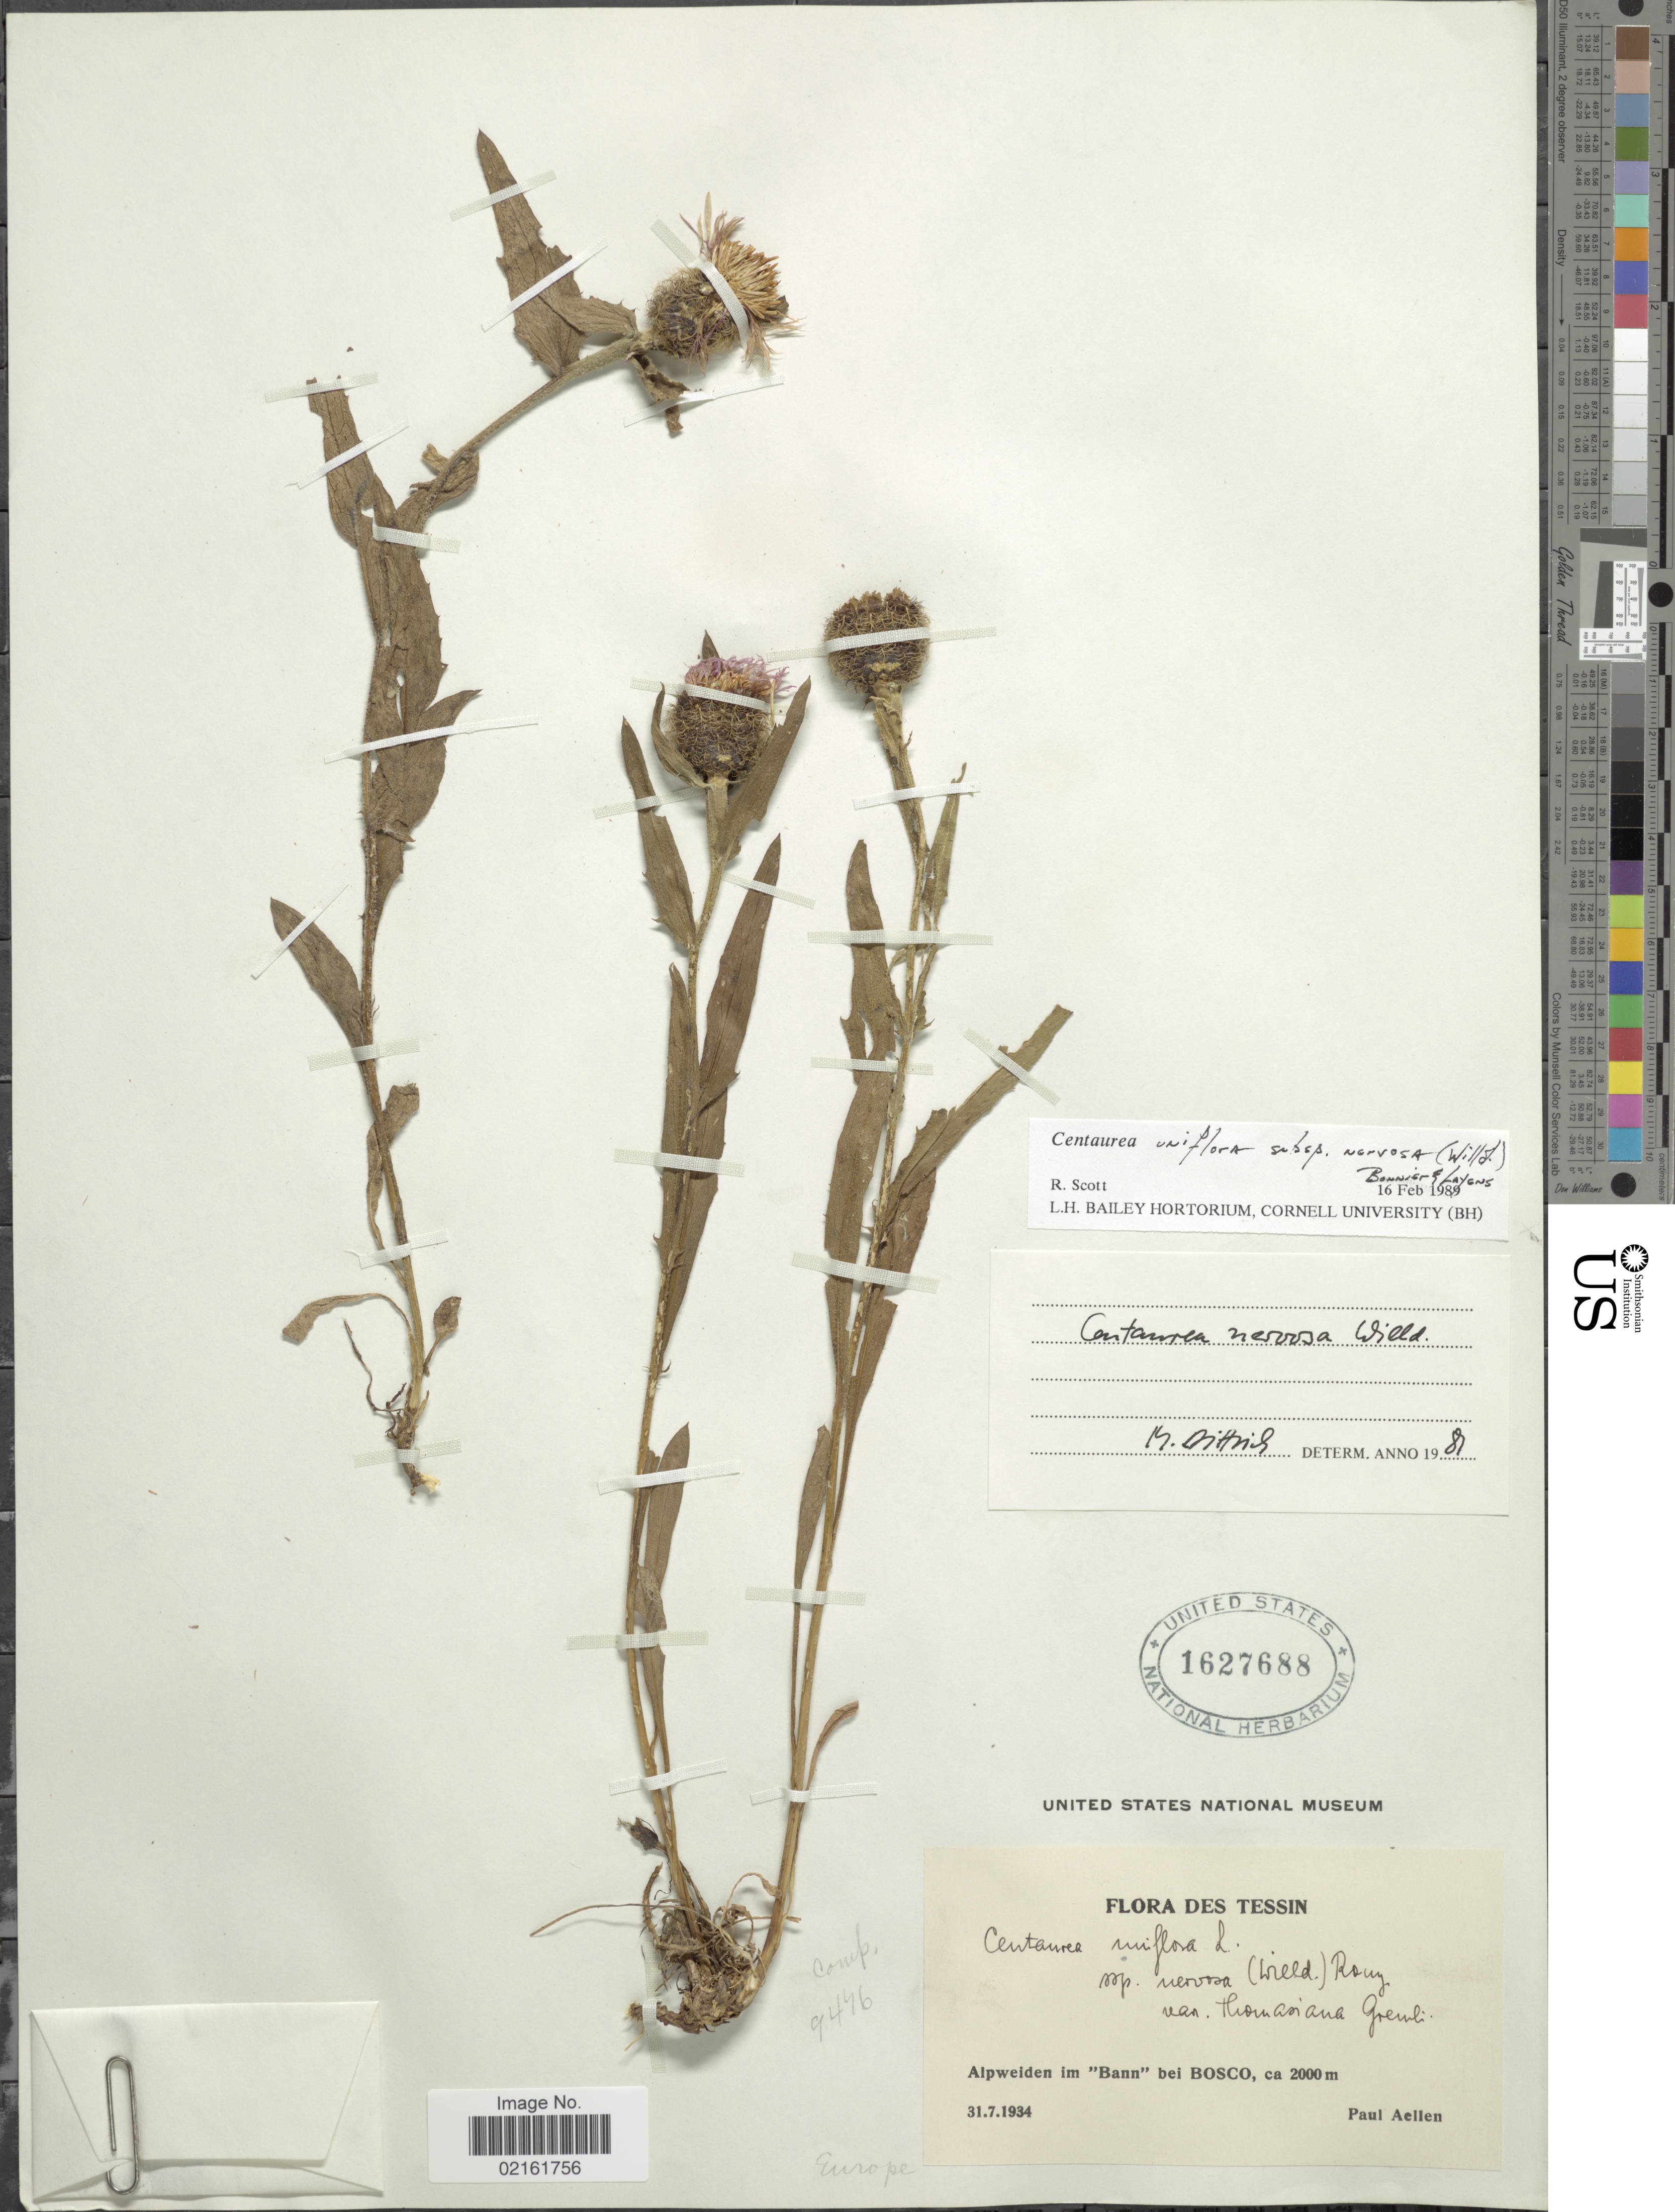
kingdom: Plantae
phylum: Tracheophyta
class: Magnoliopsida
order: Asterales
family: Asteraceae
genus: Centaurea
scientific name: Centaurea uniflora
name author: Turra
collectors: P. Aellen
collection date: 1934-07-31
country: Switzerland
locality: Tessin. Alpwieden im "Bann" bei Bosco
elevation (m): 2000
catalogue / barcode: US 1627688